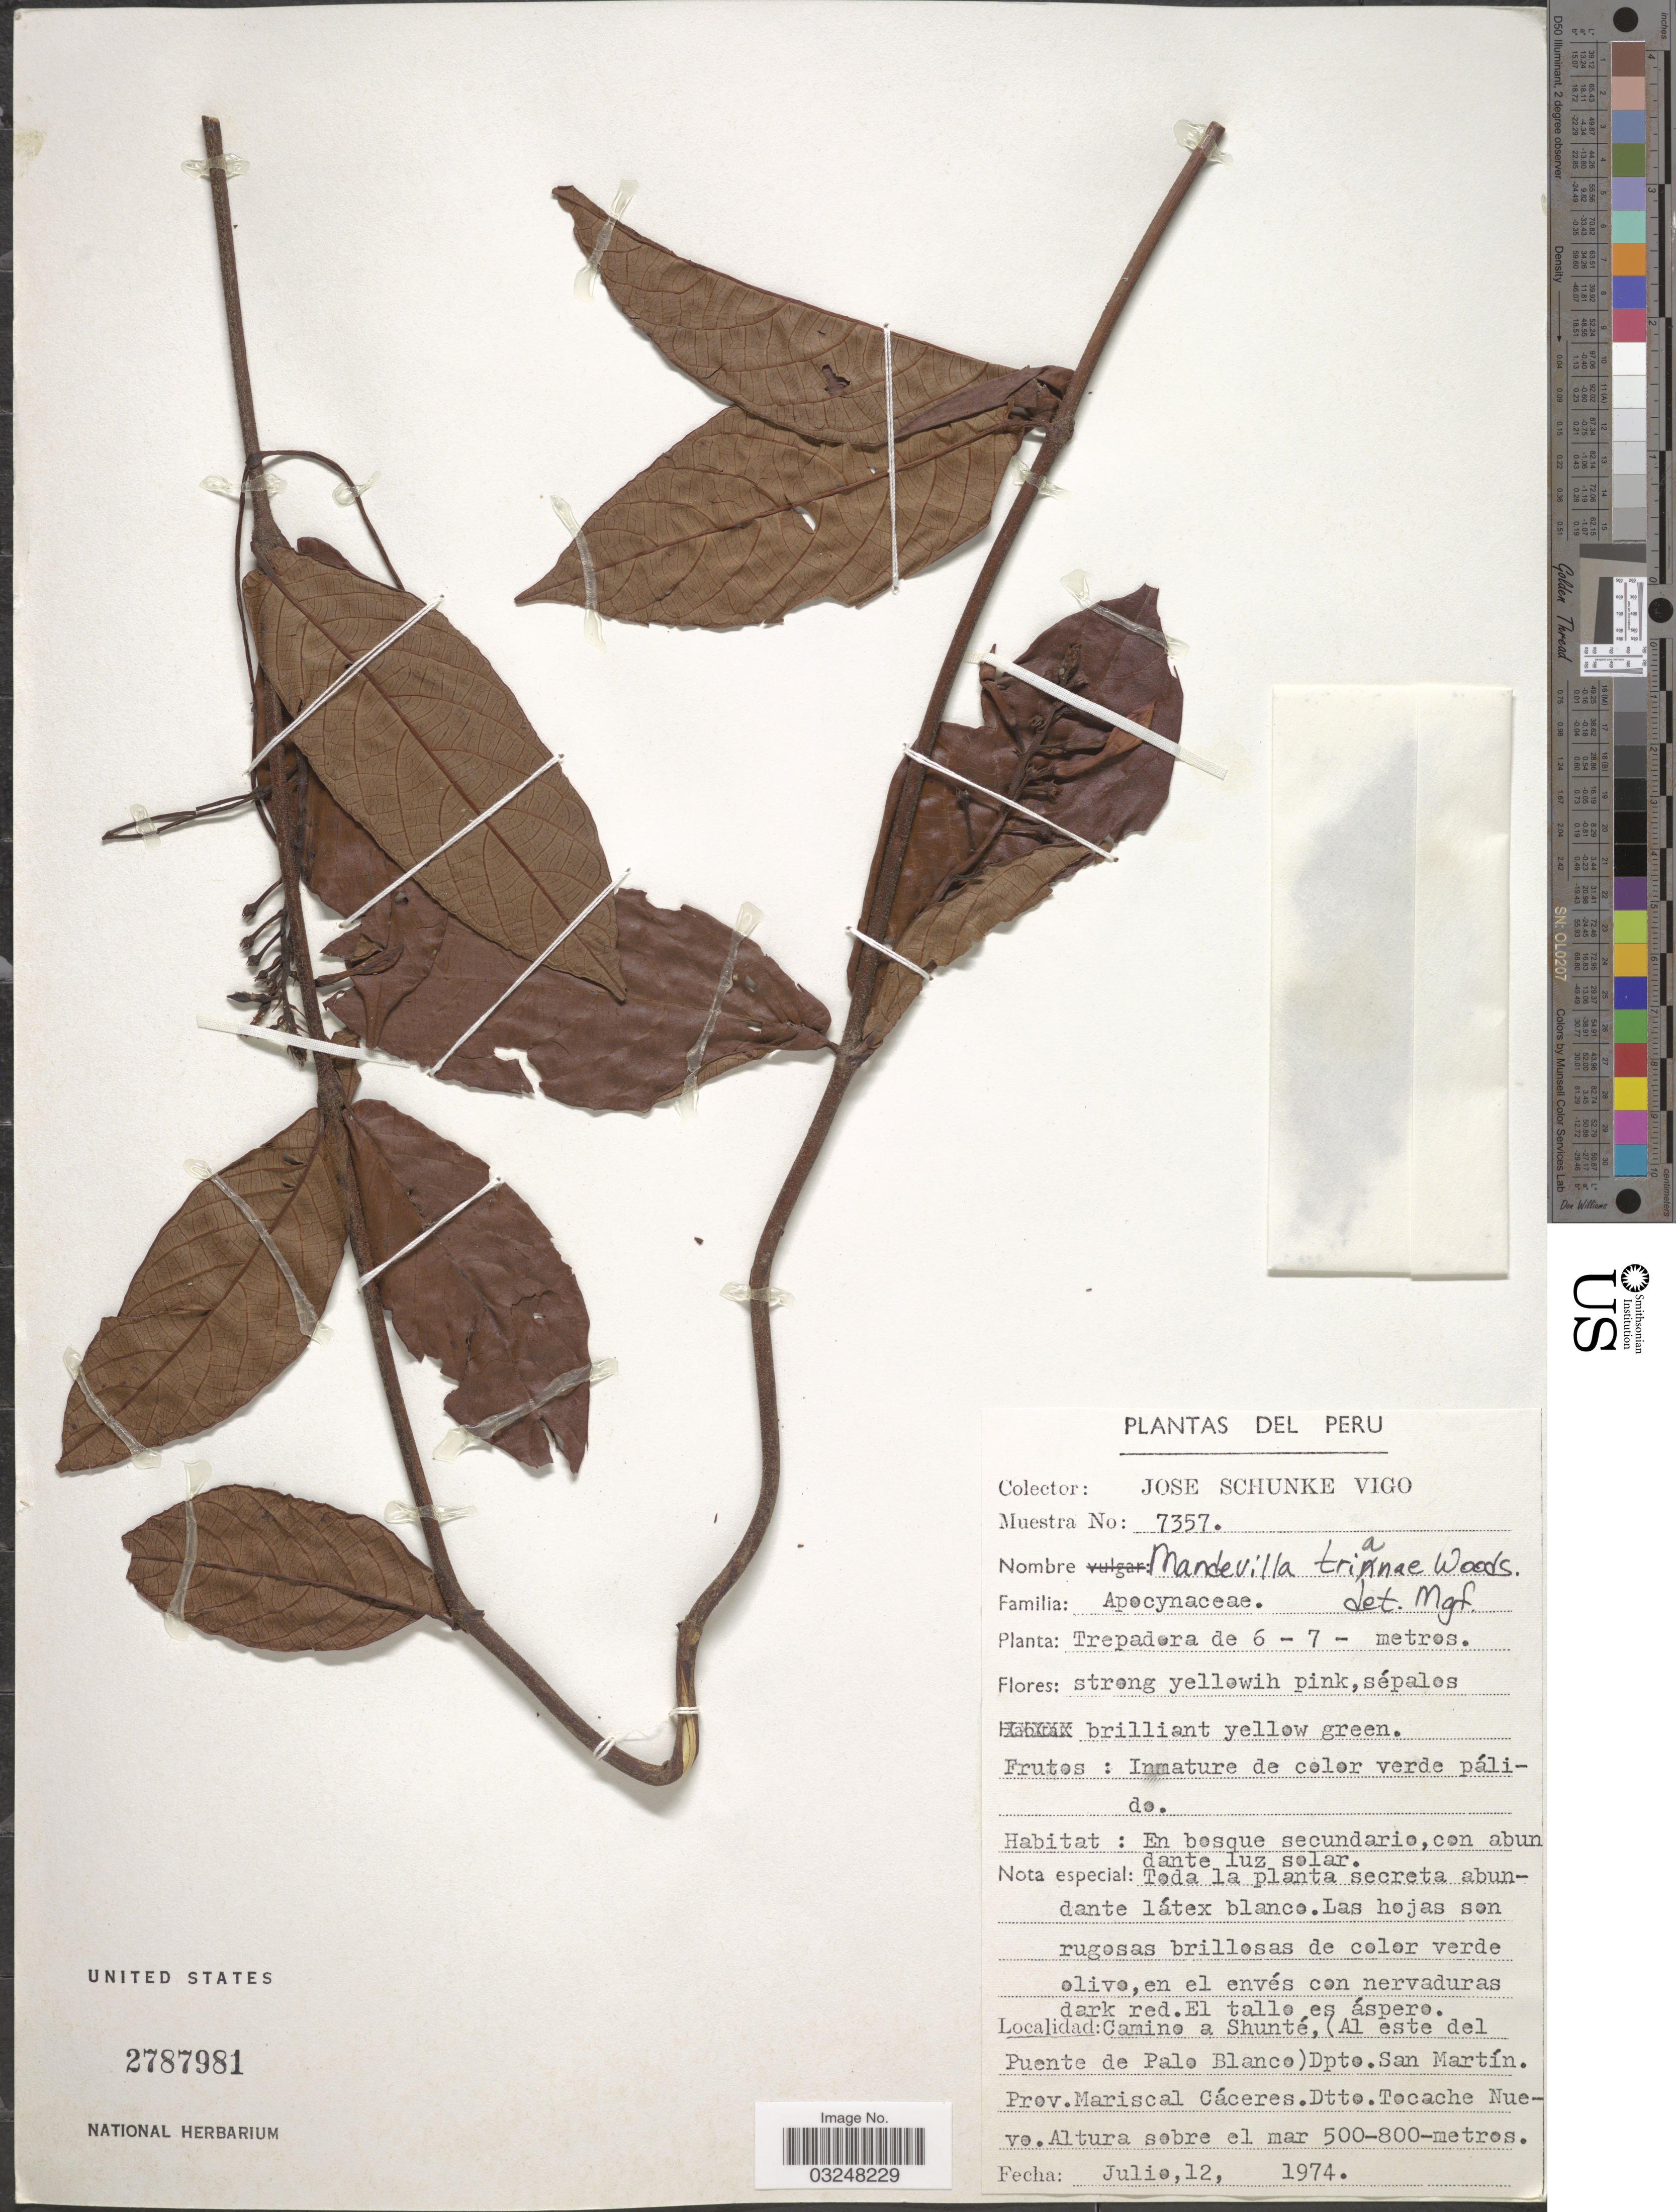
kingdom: Plantae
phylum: Tracheophyta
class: Magnoliopsida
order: Gentianales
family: Apocynaceae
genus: Mandevilla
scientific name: Mandevilla trianae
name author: Woodson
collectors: J. Schunke Vigo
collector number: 7357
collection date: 1974-07-12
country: Peru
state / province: San Martín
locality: Camino a Shunté, (Al este del Puente del Palo Blanco) Dpto. San Martín. Prov. Mariscal Cáceres. Dtto. Tocache Nuevo.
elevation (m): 500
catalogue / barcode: US 2787981